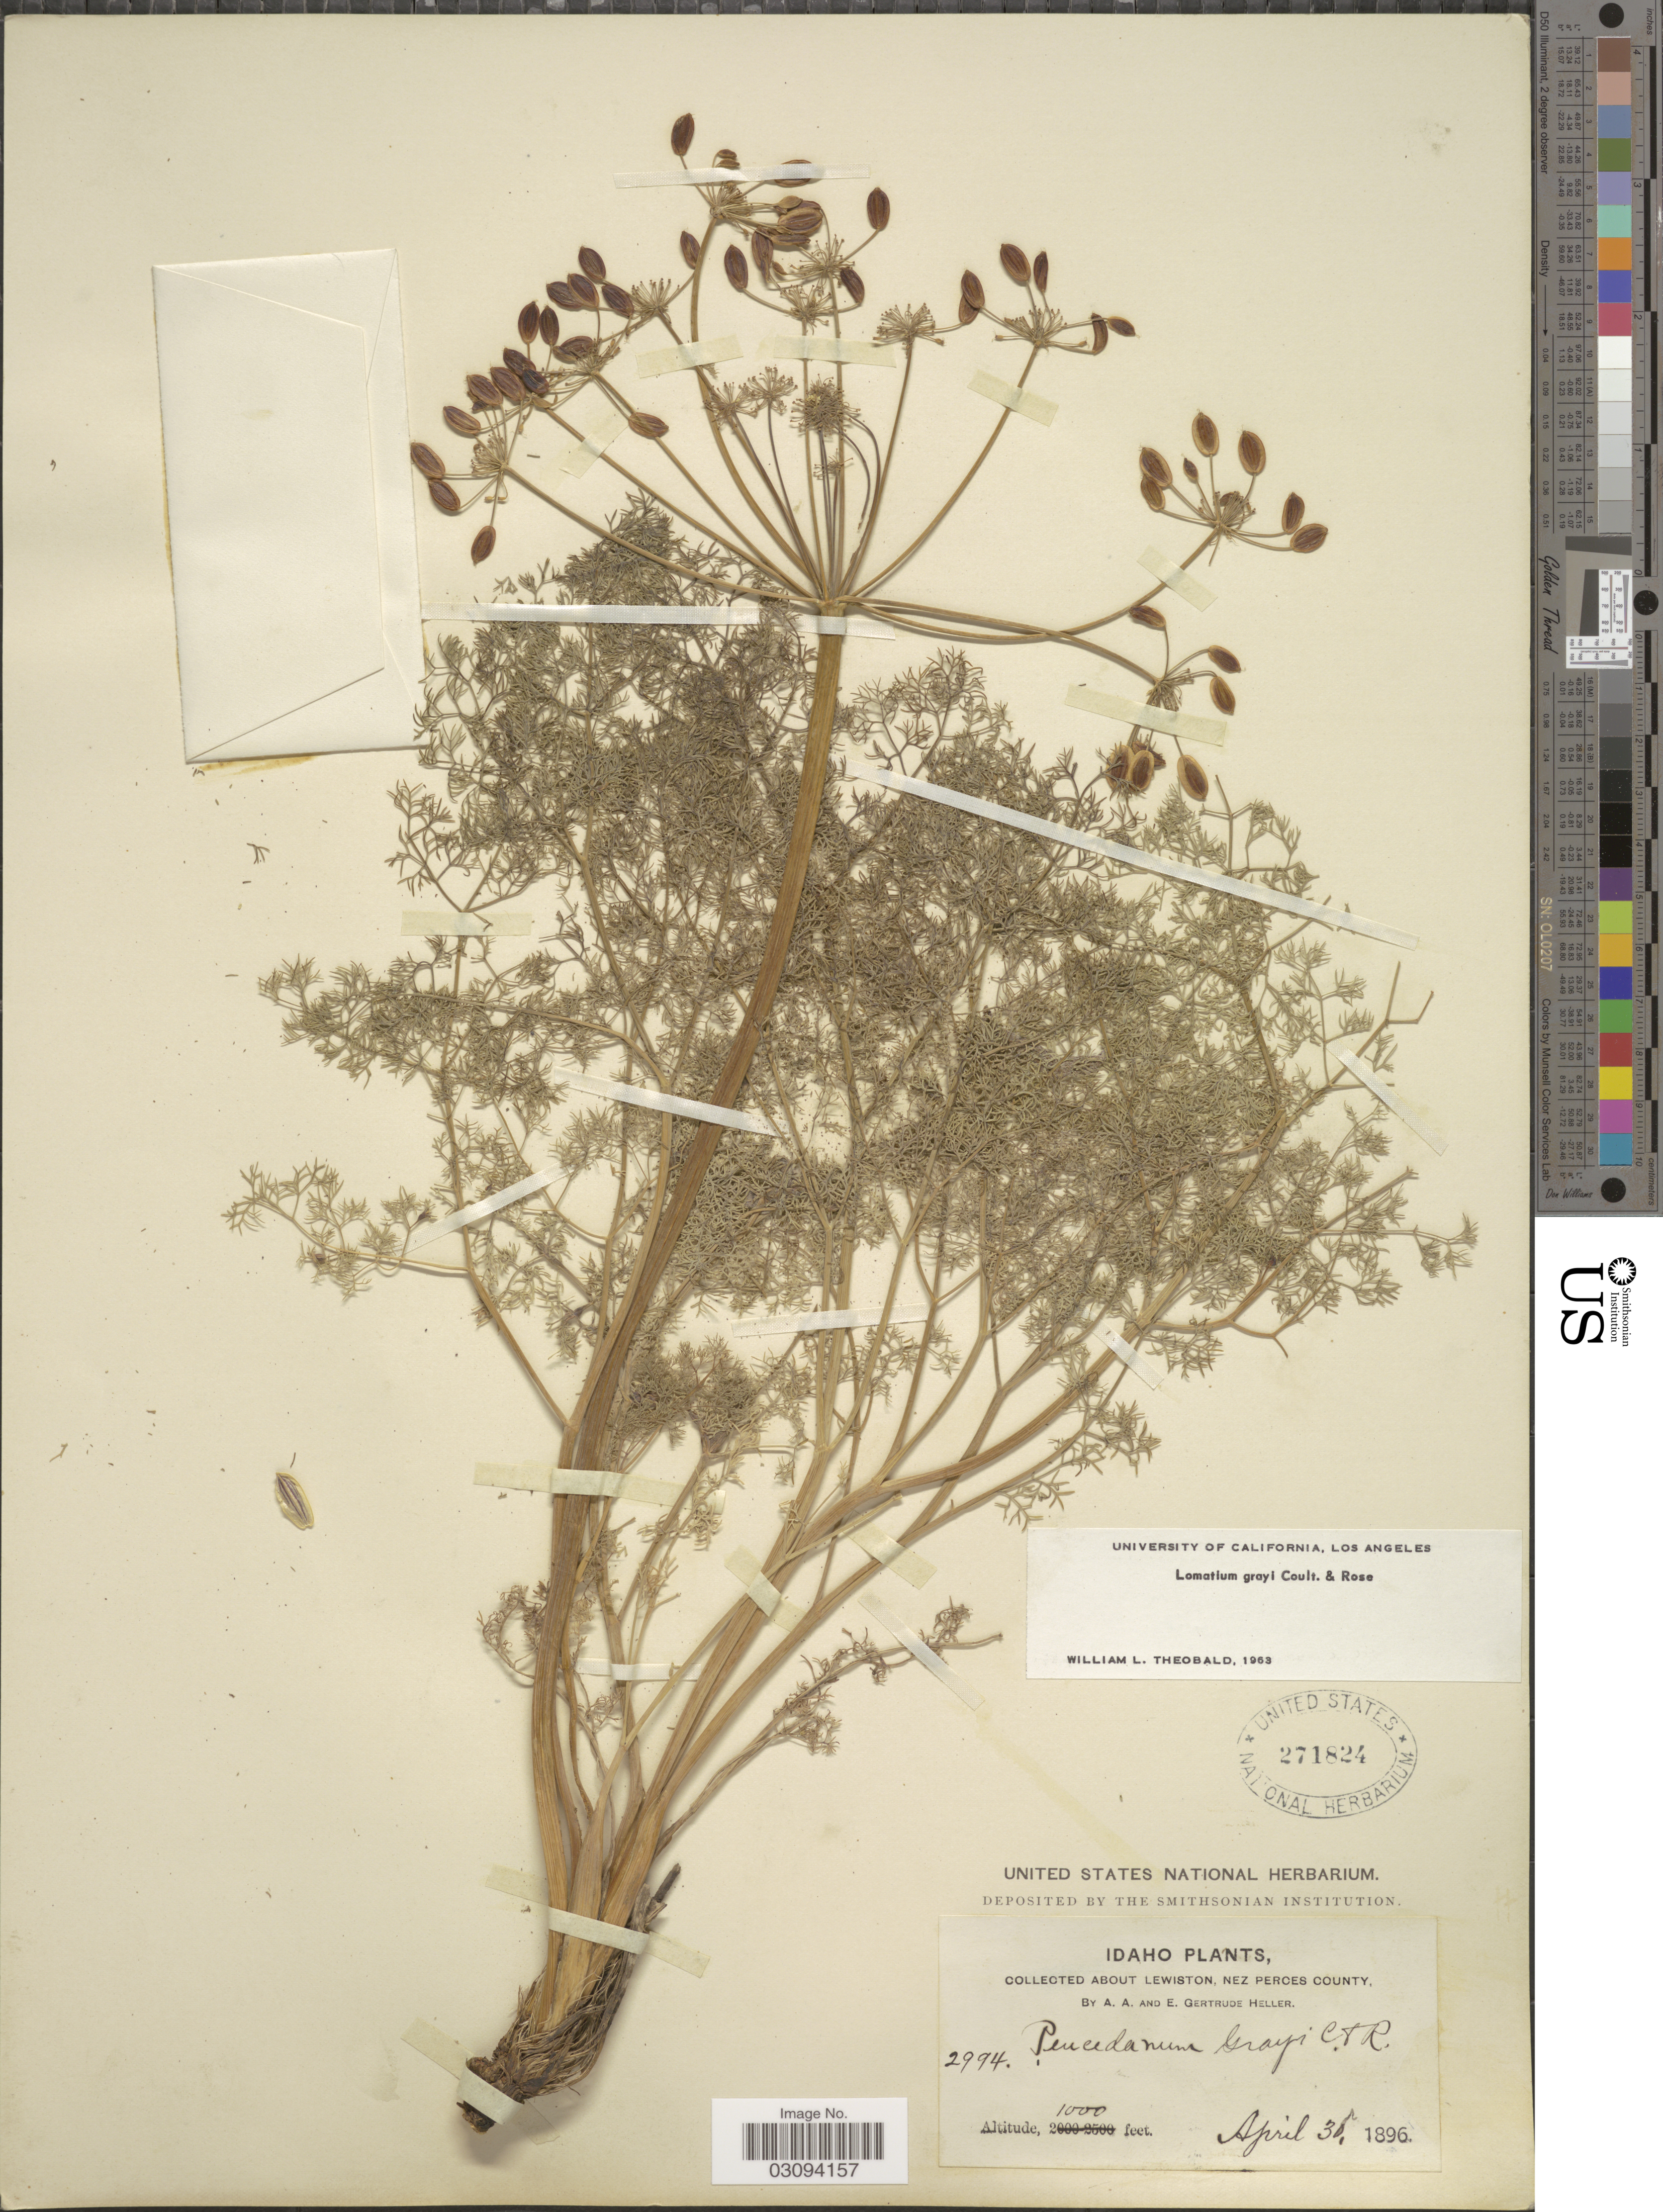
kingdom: Plantae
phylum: Tracheophyta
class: Magnoliopsida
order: Apiales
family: Apiaceae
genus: Lomatium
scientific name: Lomatium grayi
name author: (J.M. Coult. & Rose) J.M. Coult. & Rose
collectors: A. A. Heller & E. G. Heller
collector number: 2994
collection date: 1896-04-03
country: United States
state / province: Idaho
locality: Lewiston, Nez Perces County.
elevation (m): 305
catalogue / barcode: US 271824